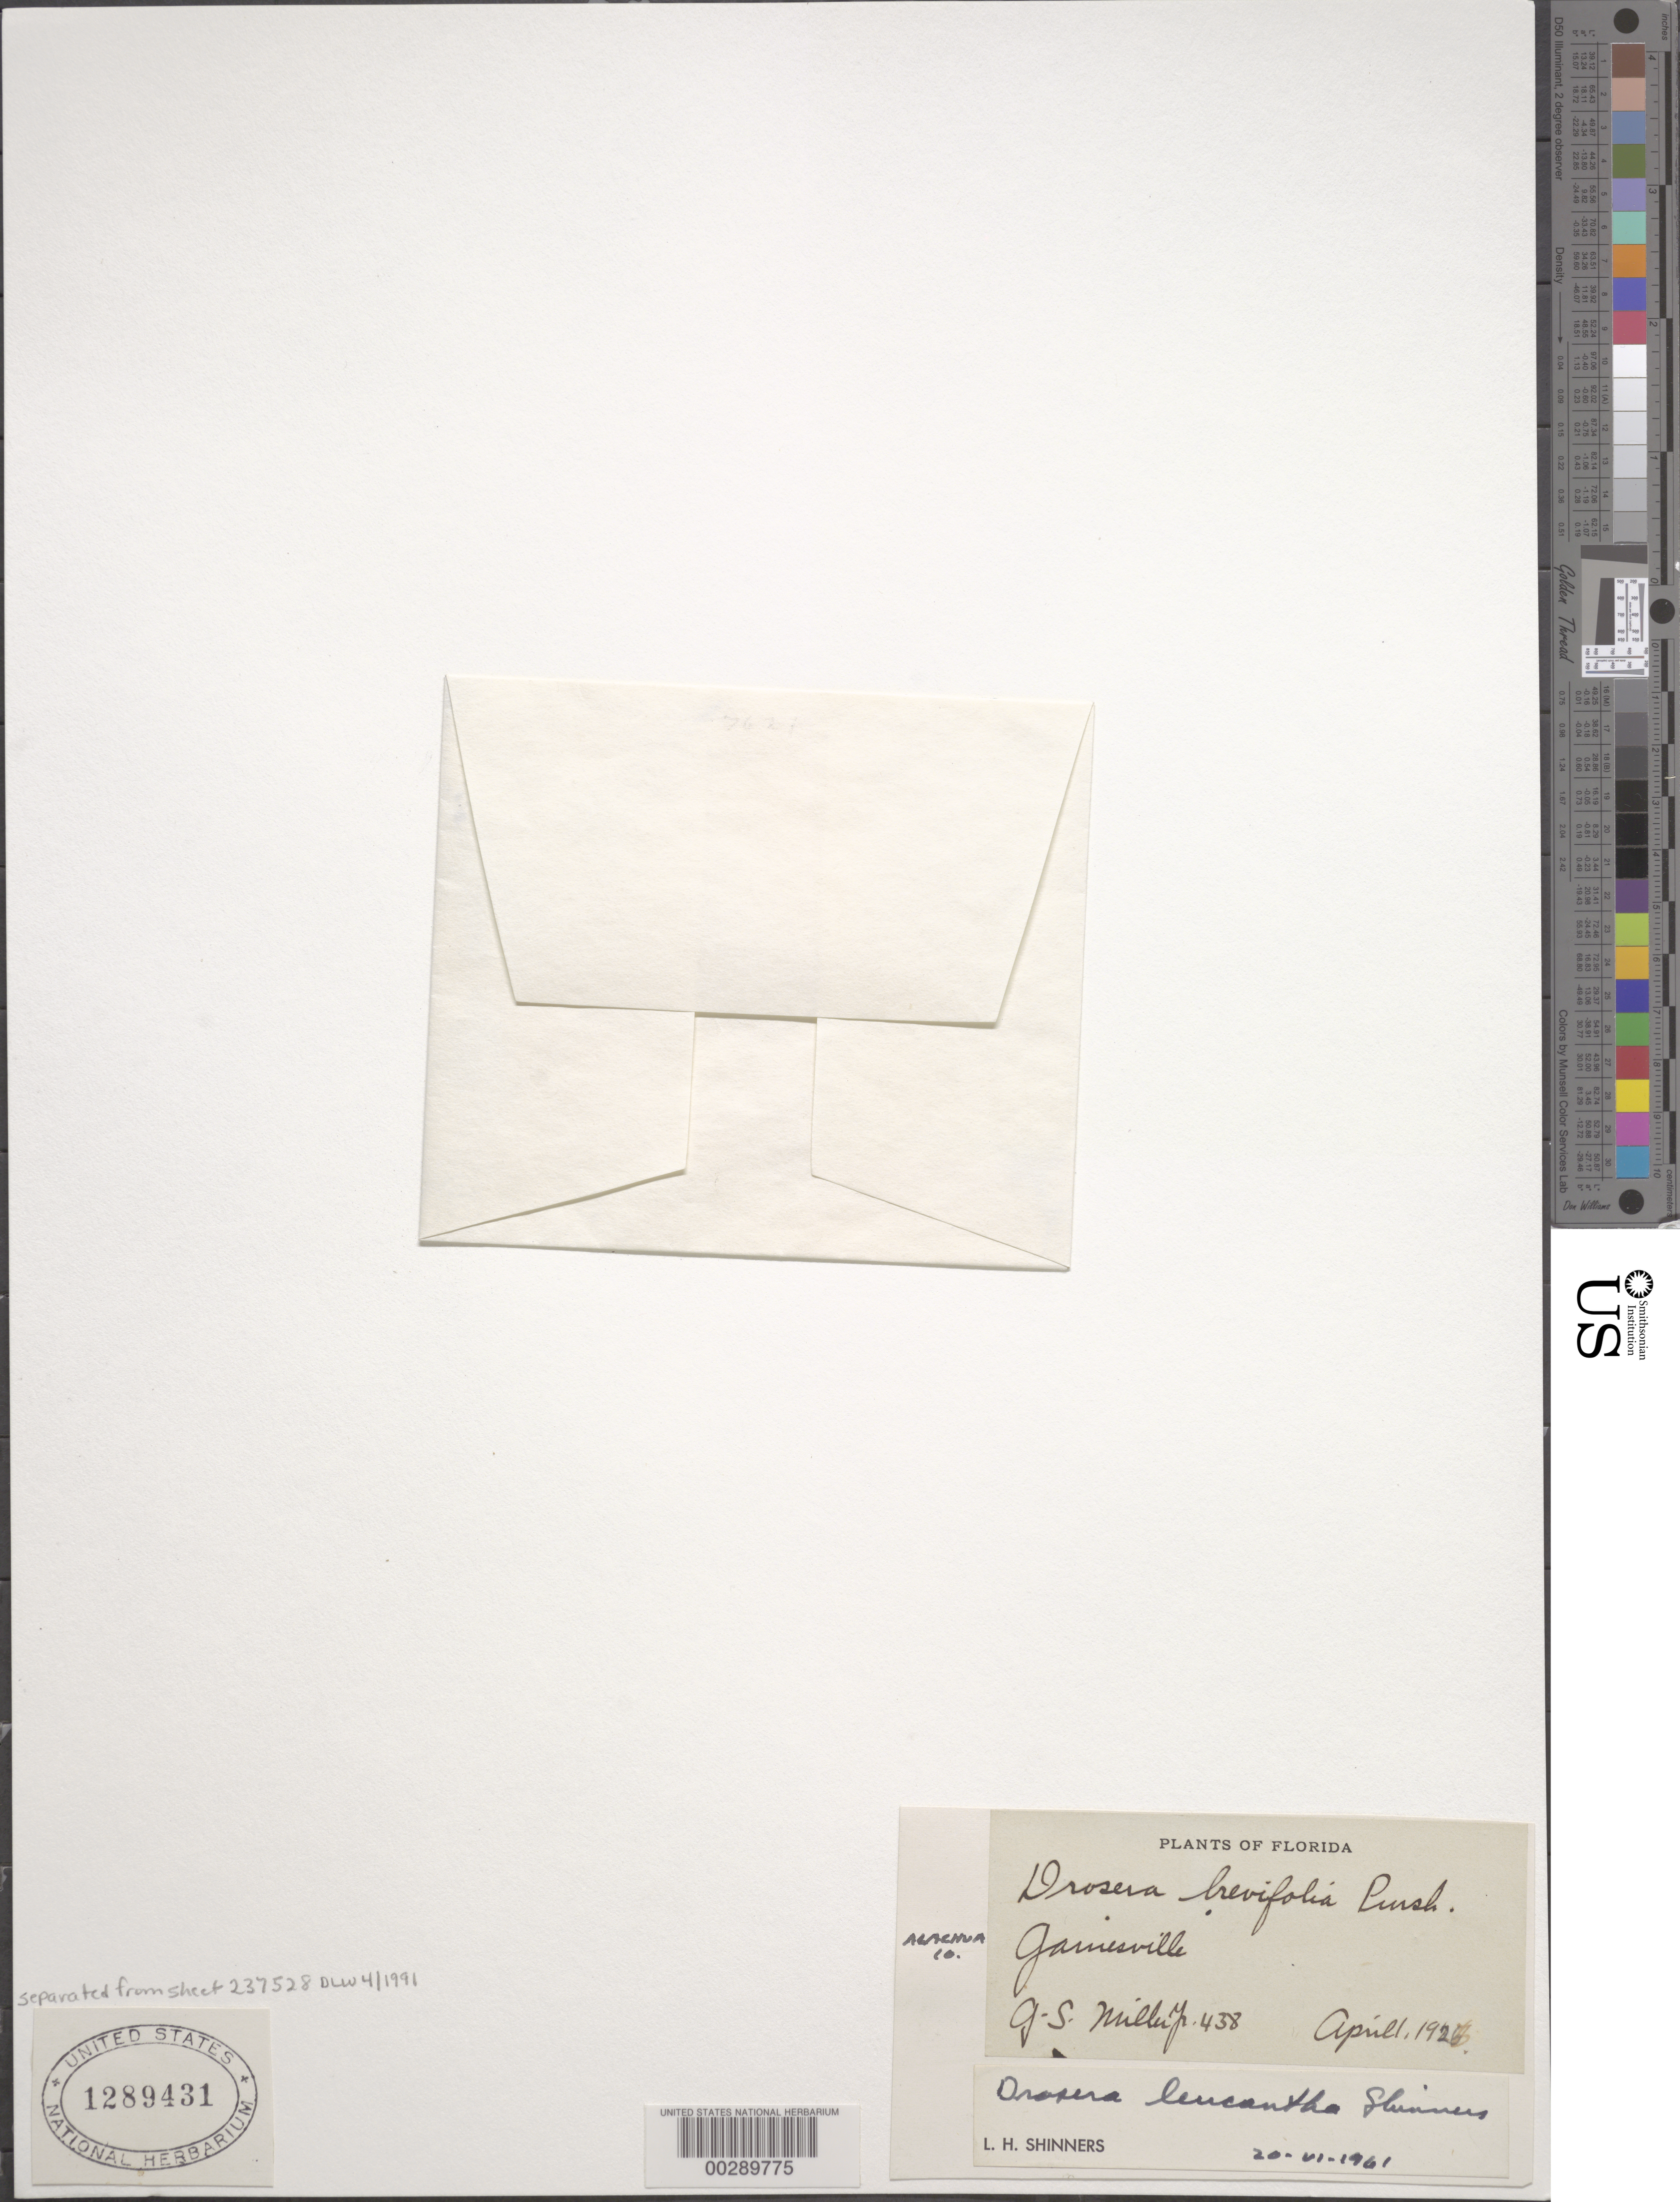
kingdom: Plantae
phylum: Tracheophyta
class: Magnoliopsida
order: Caryophyllales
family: Droseraceae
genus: Drosera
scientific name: Drosera leucantha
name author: Shinners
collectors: G. S. Miller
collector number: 438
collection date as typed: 01 Apr 1926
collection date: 1926-04-01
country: United States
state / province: Florida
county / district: Alachua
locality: Gainsville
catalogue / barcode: US 1289431